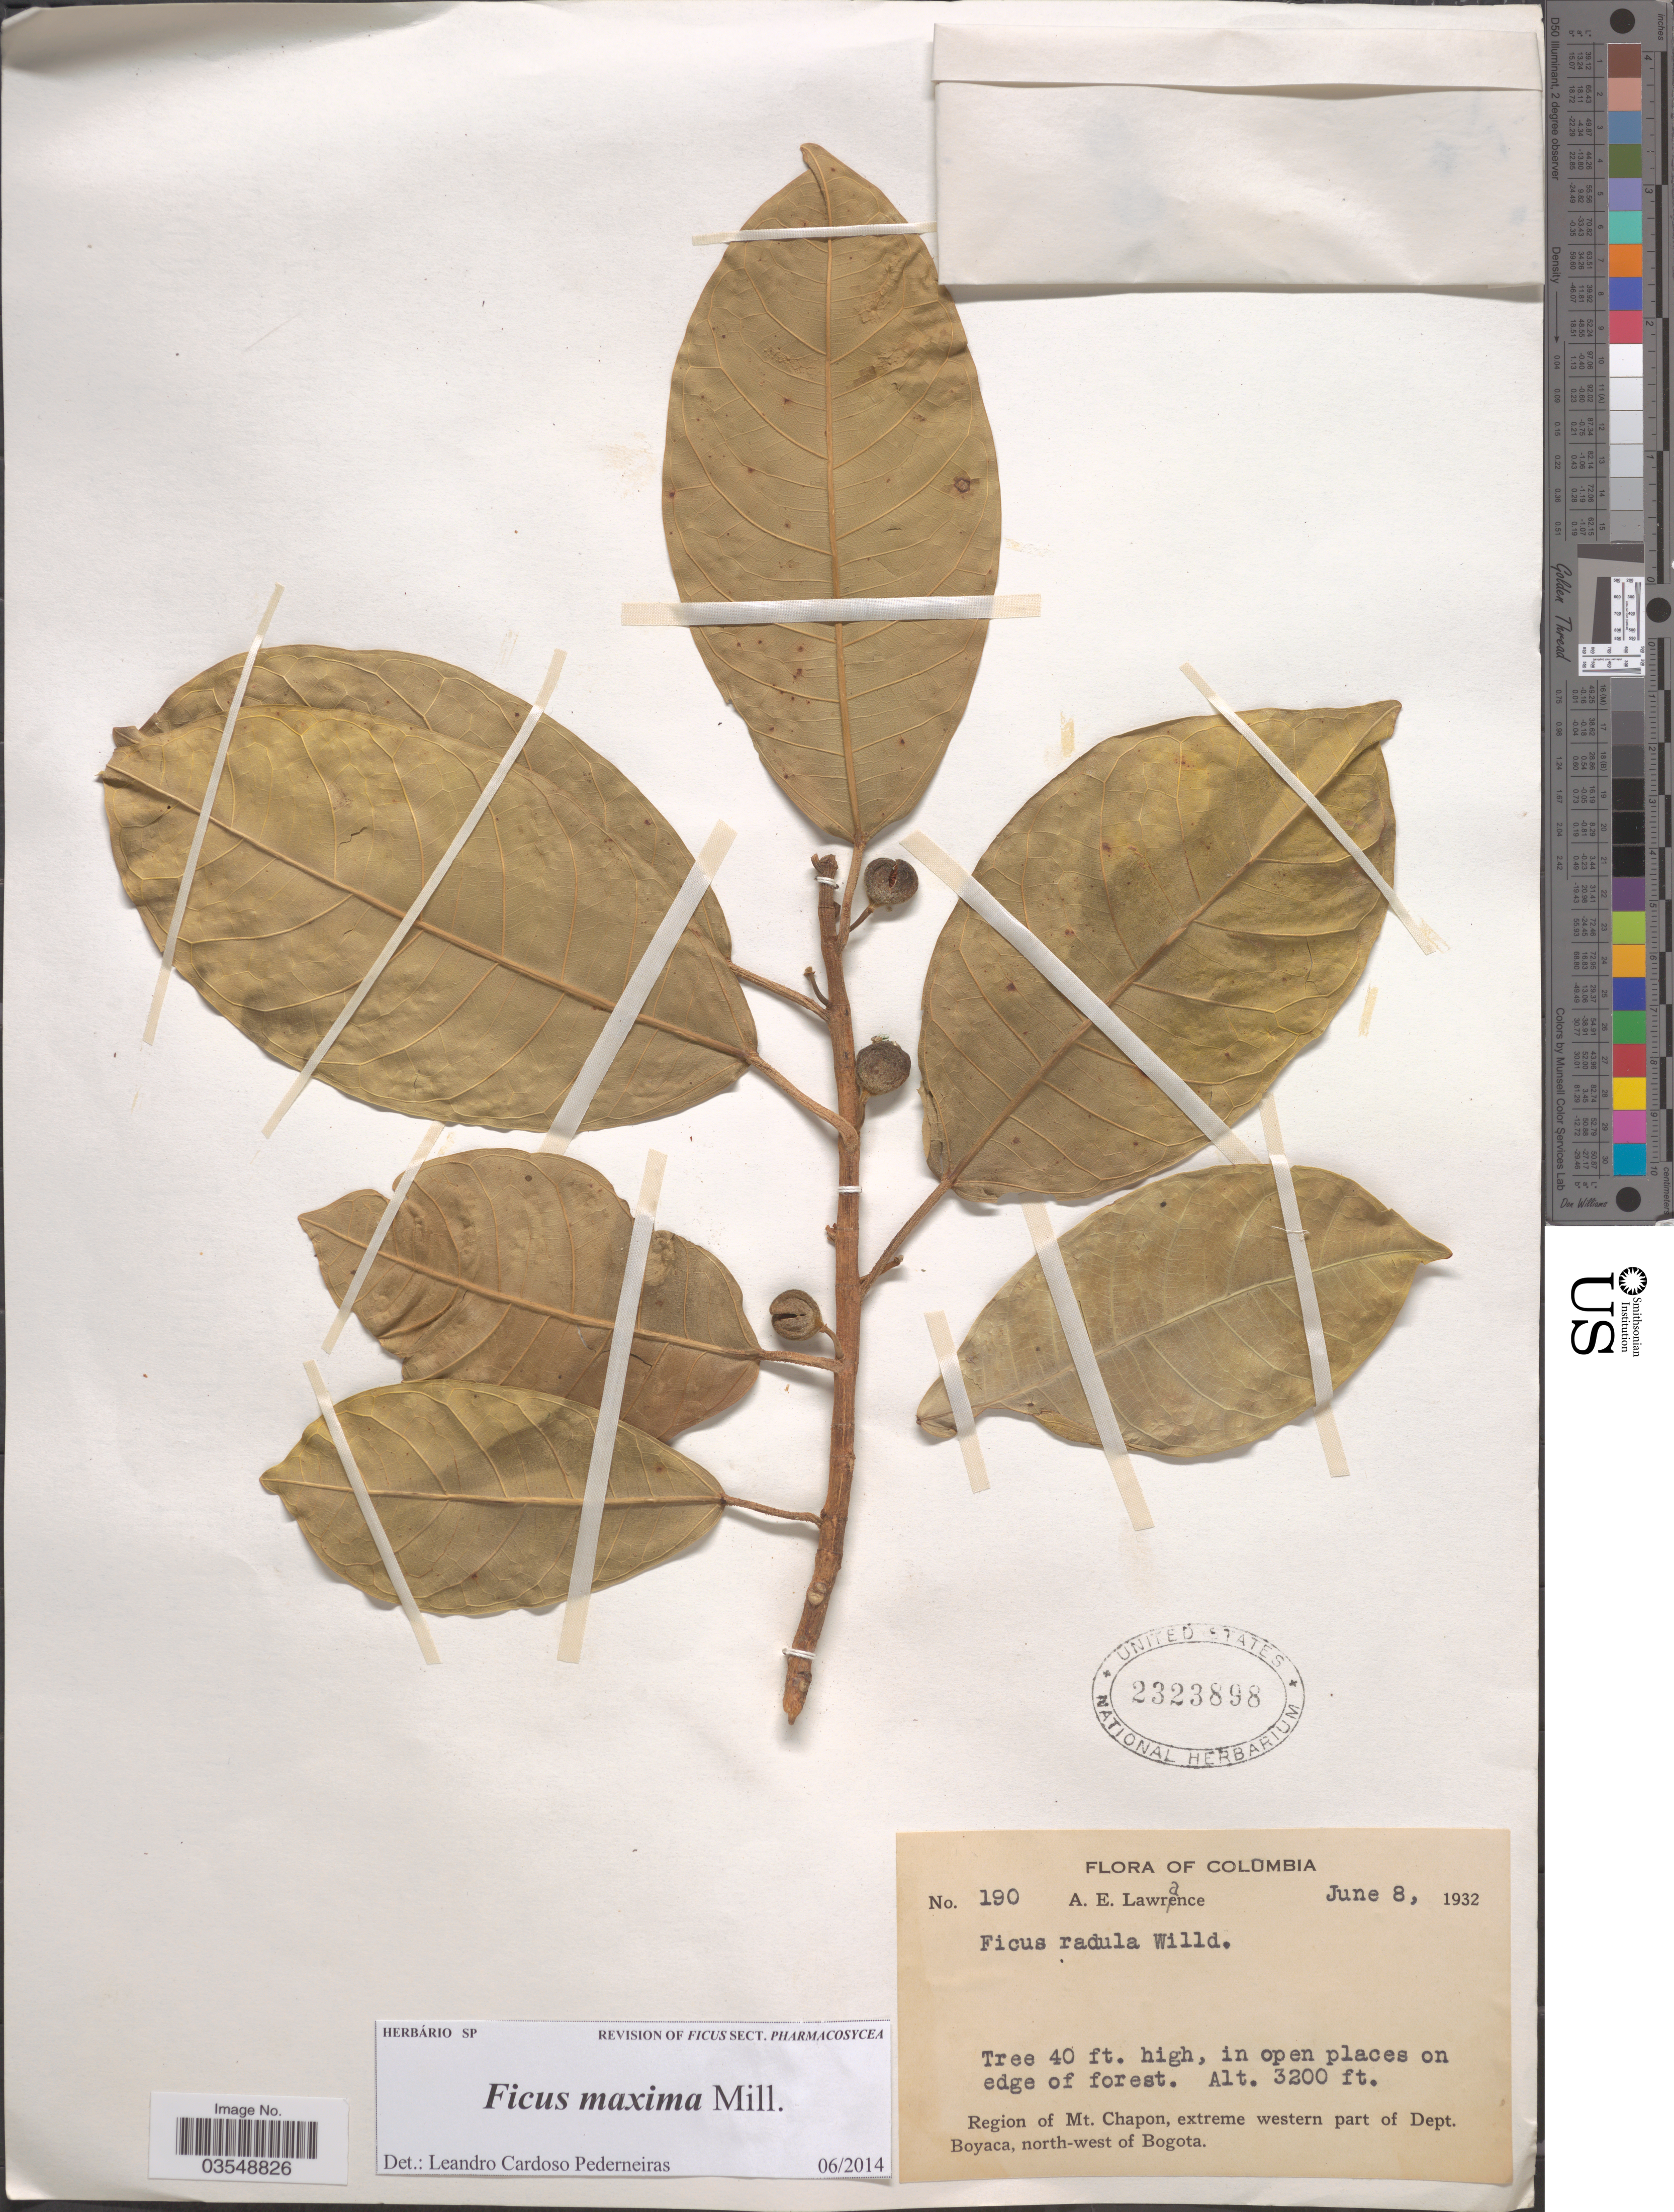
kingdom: Plantae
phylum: Tracheophyta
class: Magnoliopsida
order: Rosales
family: Moraceae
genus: Ficus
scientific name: Ficus maxima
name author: Mill.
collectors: A. Lawrance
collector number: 190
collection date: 1932-06-08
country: Colombia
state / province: Boyacá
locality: Region of Mt. Chapon, extreme western part of Dept. Boyaca, north-west of Bogota.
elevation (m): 975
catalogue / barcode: US 2323898